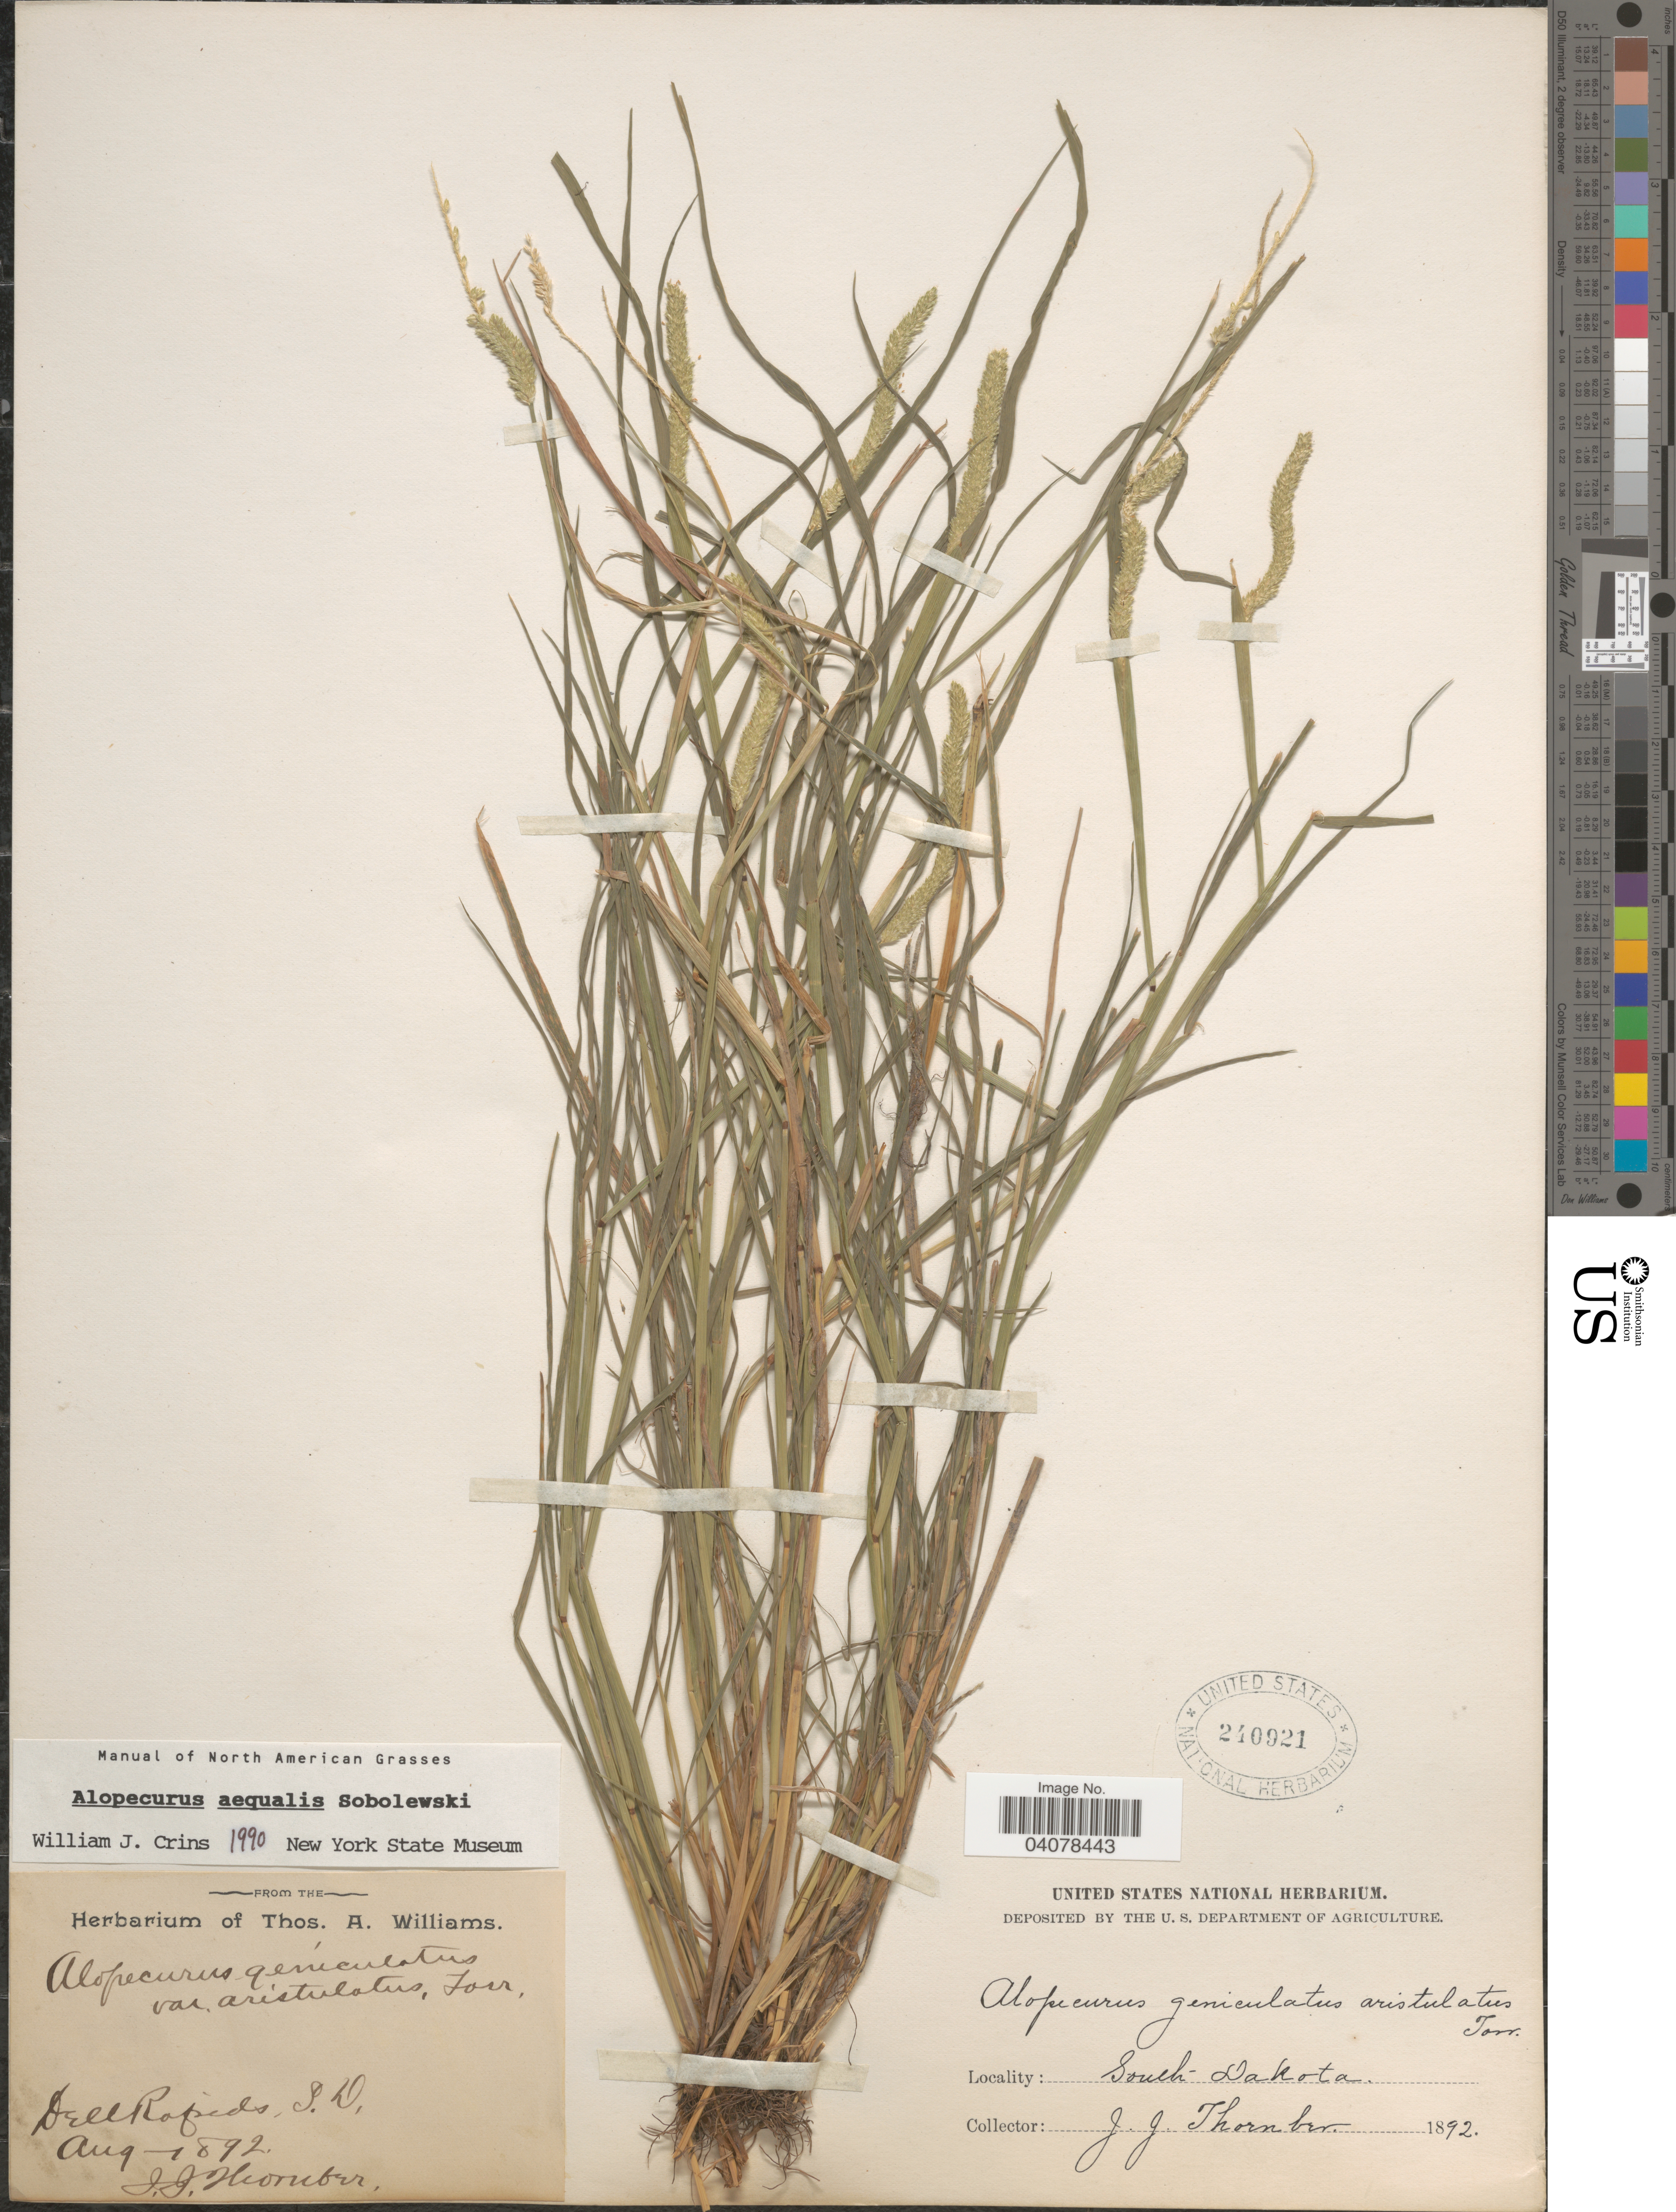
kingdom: Plantae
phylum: Tracheophyta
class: Liliopsida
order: Poales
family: Poaceae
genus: Alopecurus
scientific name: Alopecurus aequalis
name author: Sobol.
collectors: J. Thornber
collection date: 1892-08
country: United States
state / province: South Dakota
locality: Dell Rapids.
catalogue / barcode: US 240921